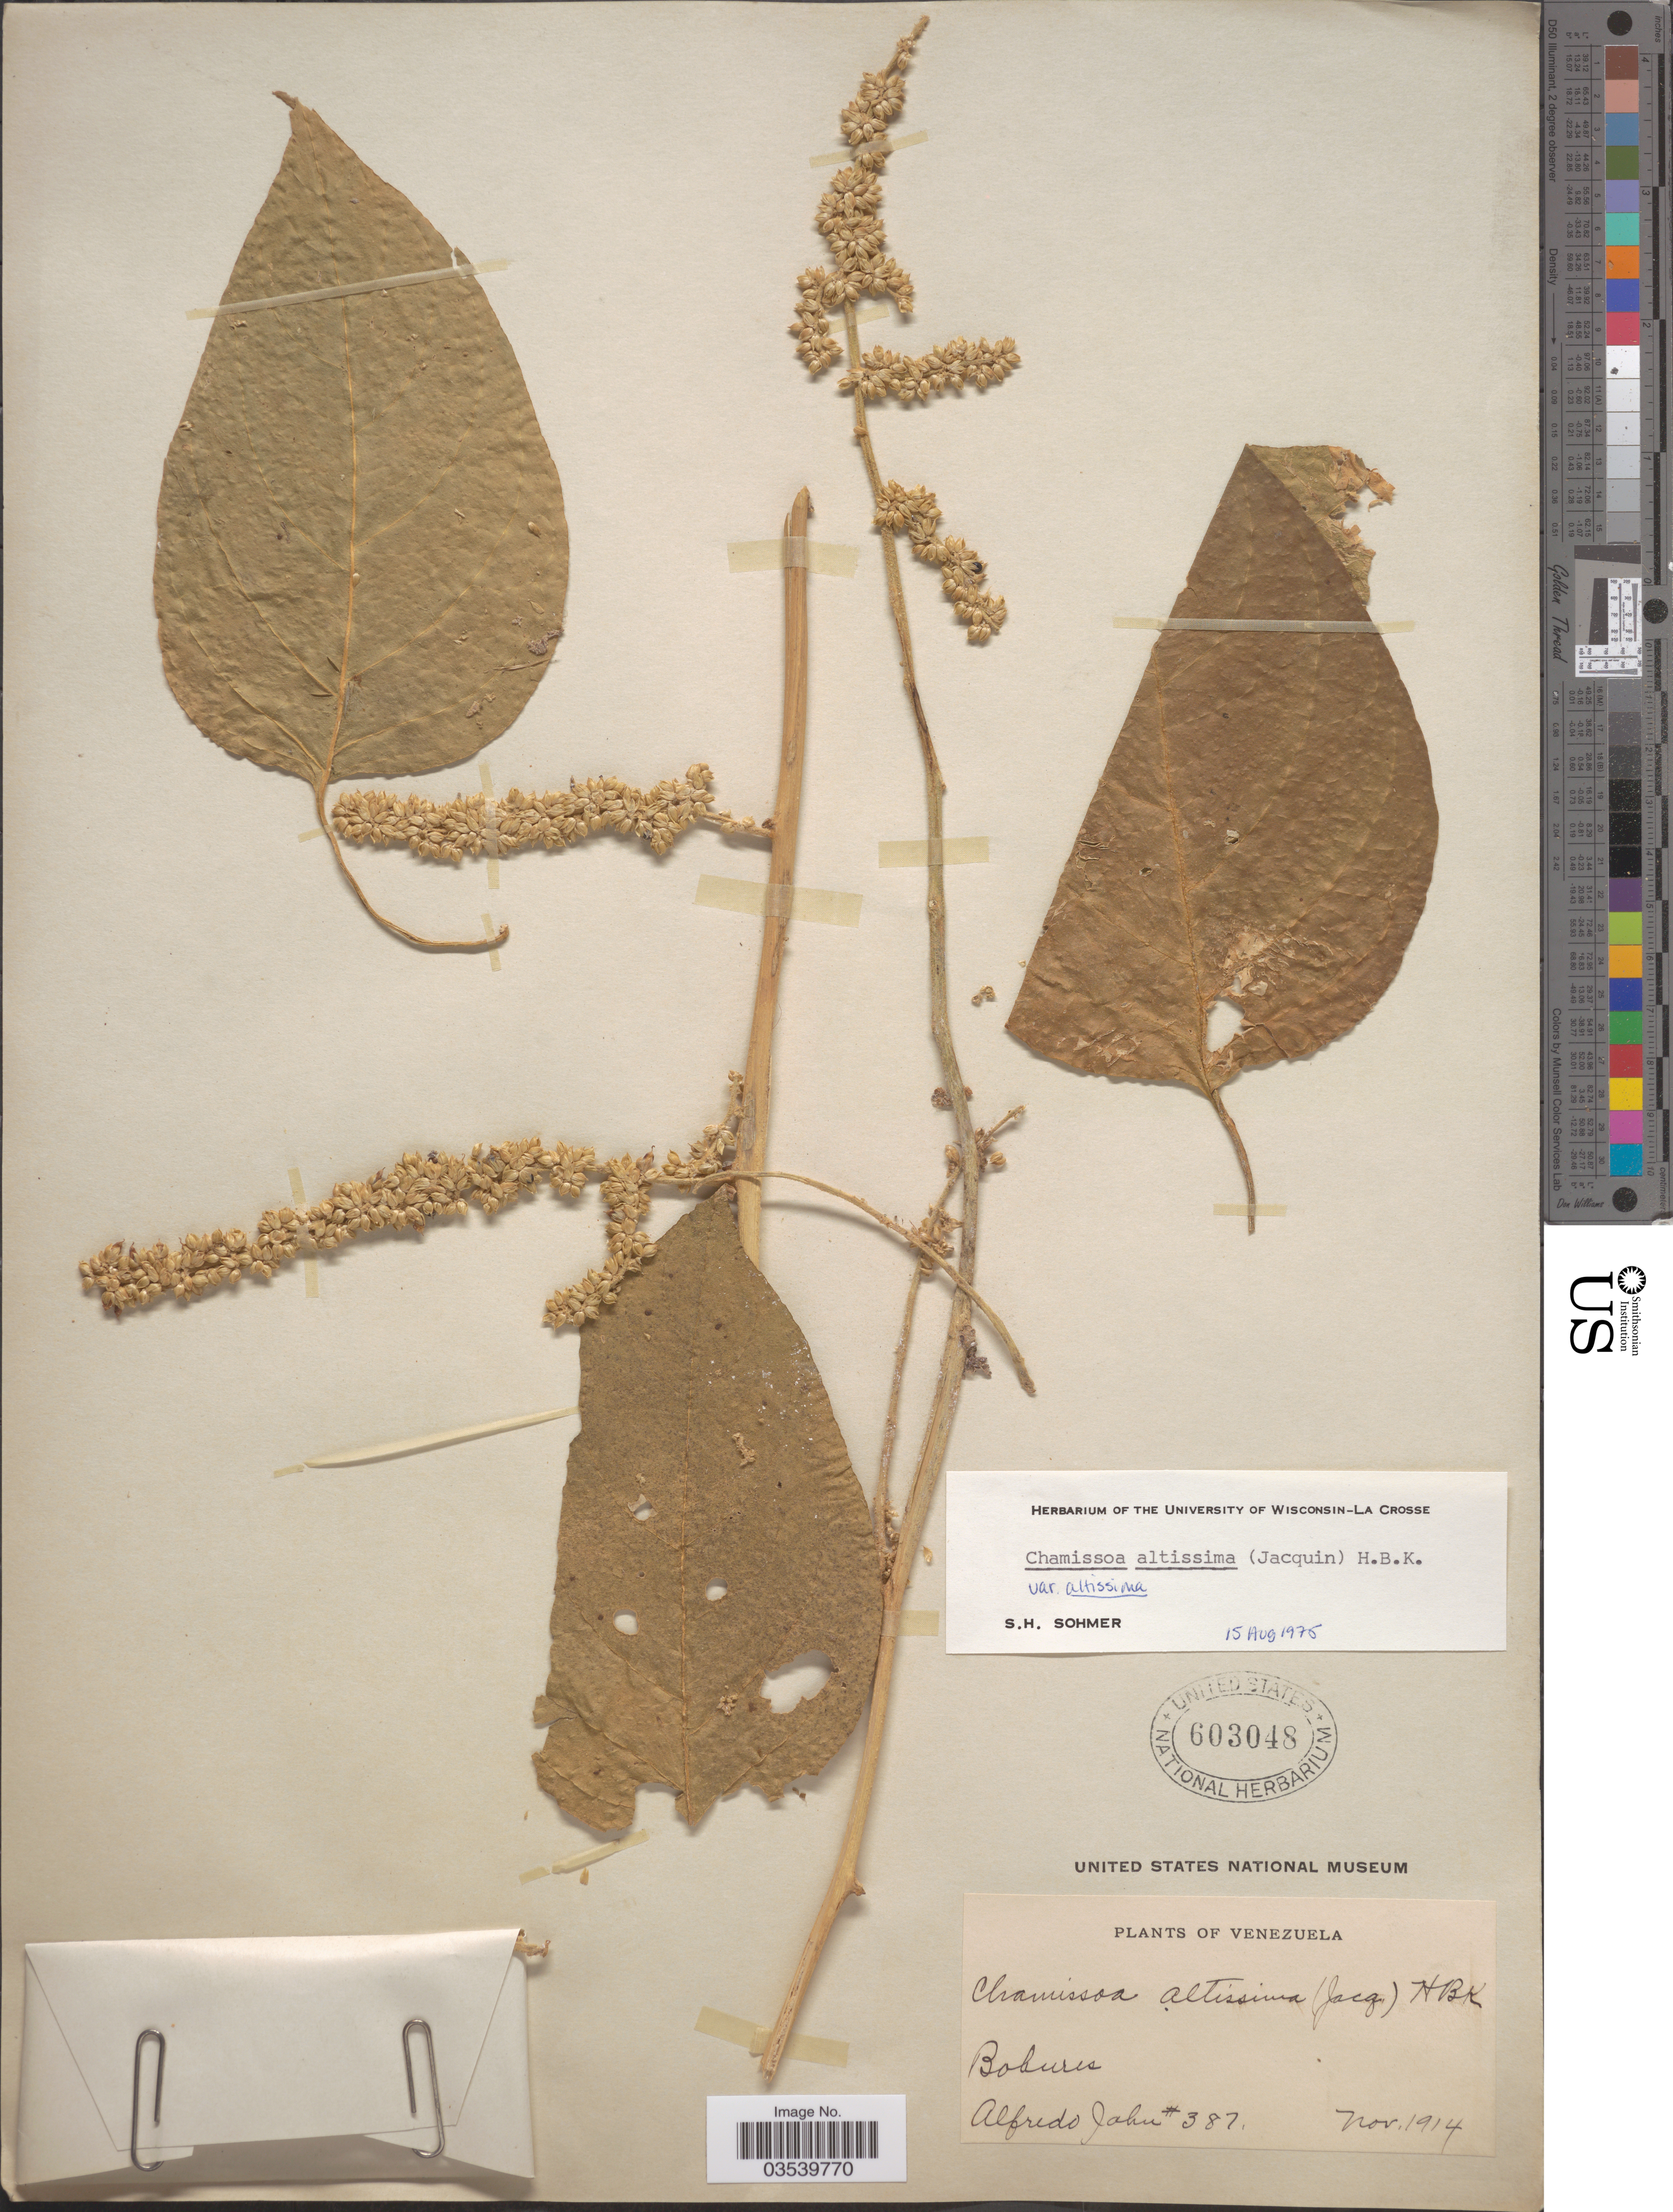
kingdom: Plantae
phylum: Tracheophyta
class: Magnoliopsida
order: Caryophyllales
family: Amaranthaceae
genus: Chamissoa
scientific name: Chamissoa altissima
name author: (Jacq.) Kunth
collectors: A. Jahn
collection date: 1914-11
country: Venezuela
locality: Bobures.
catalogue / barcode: US 603048